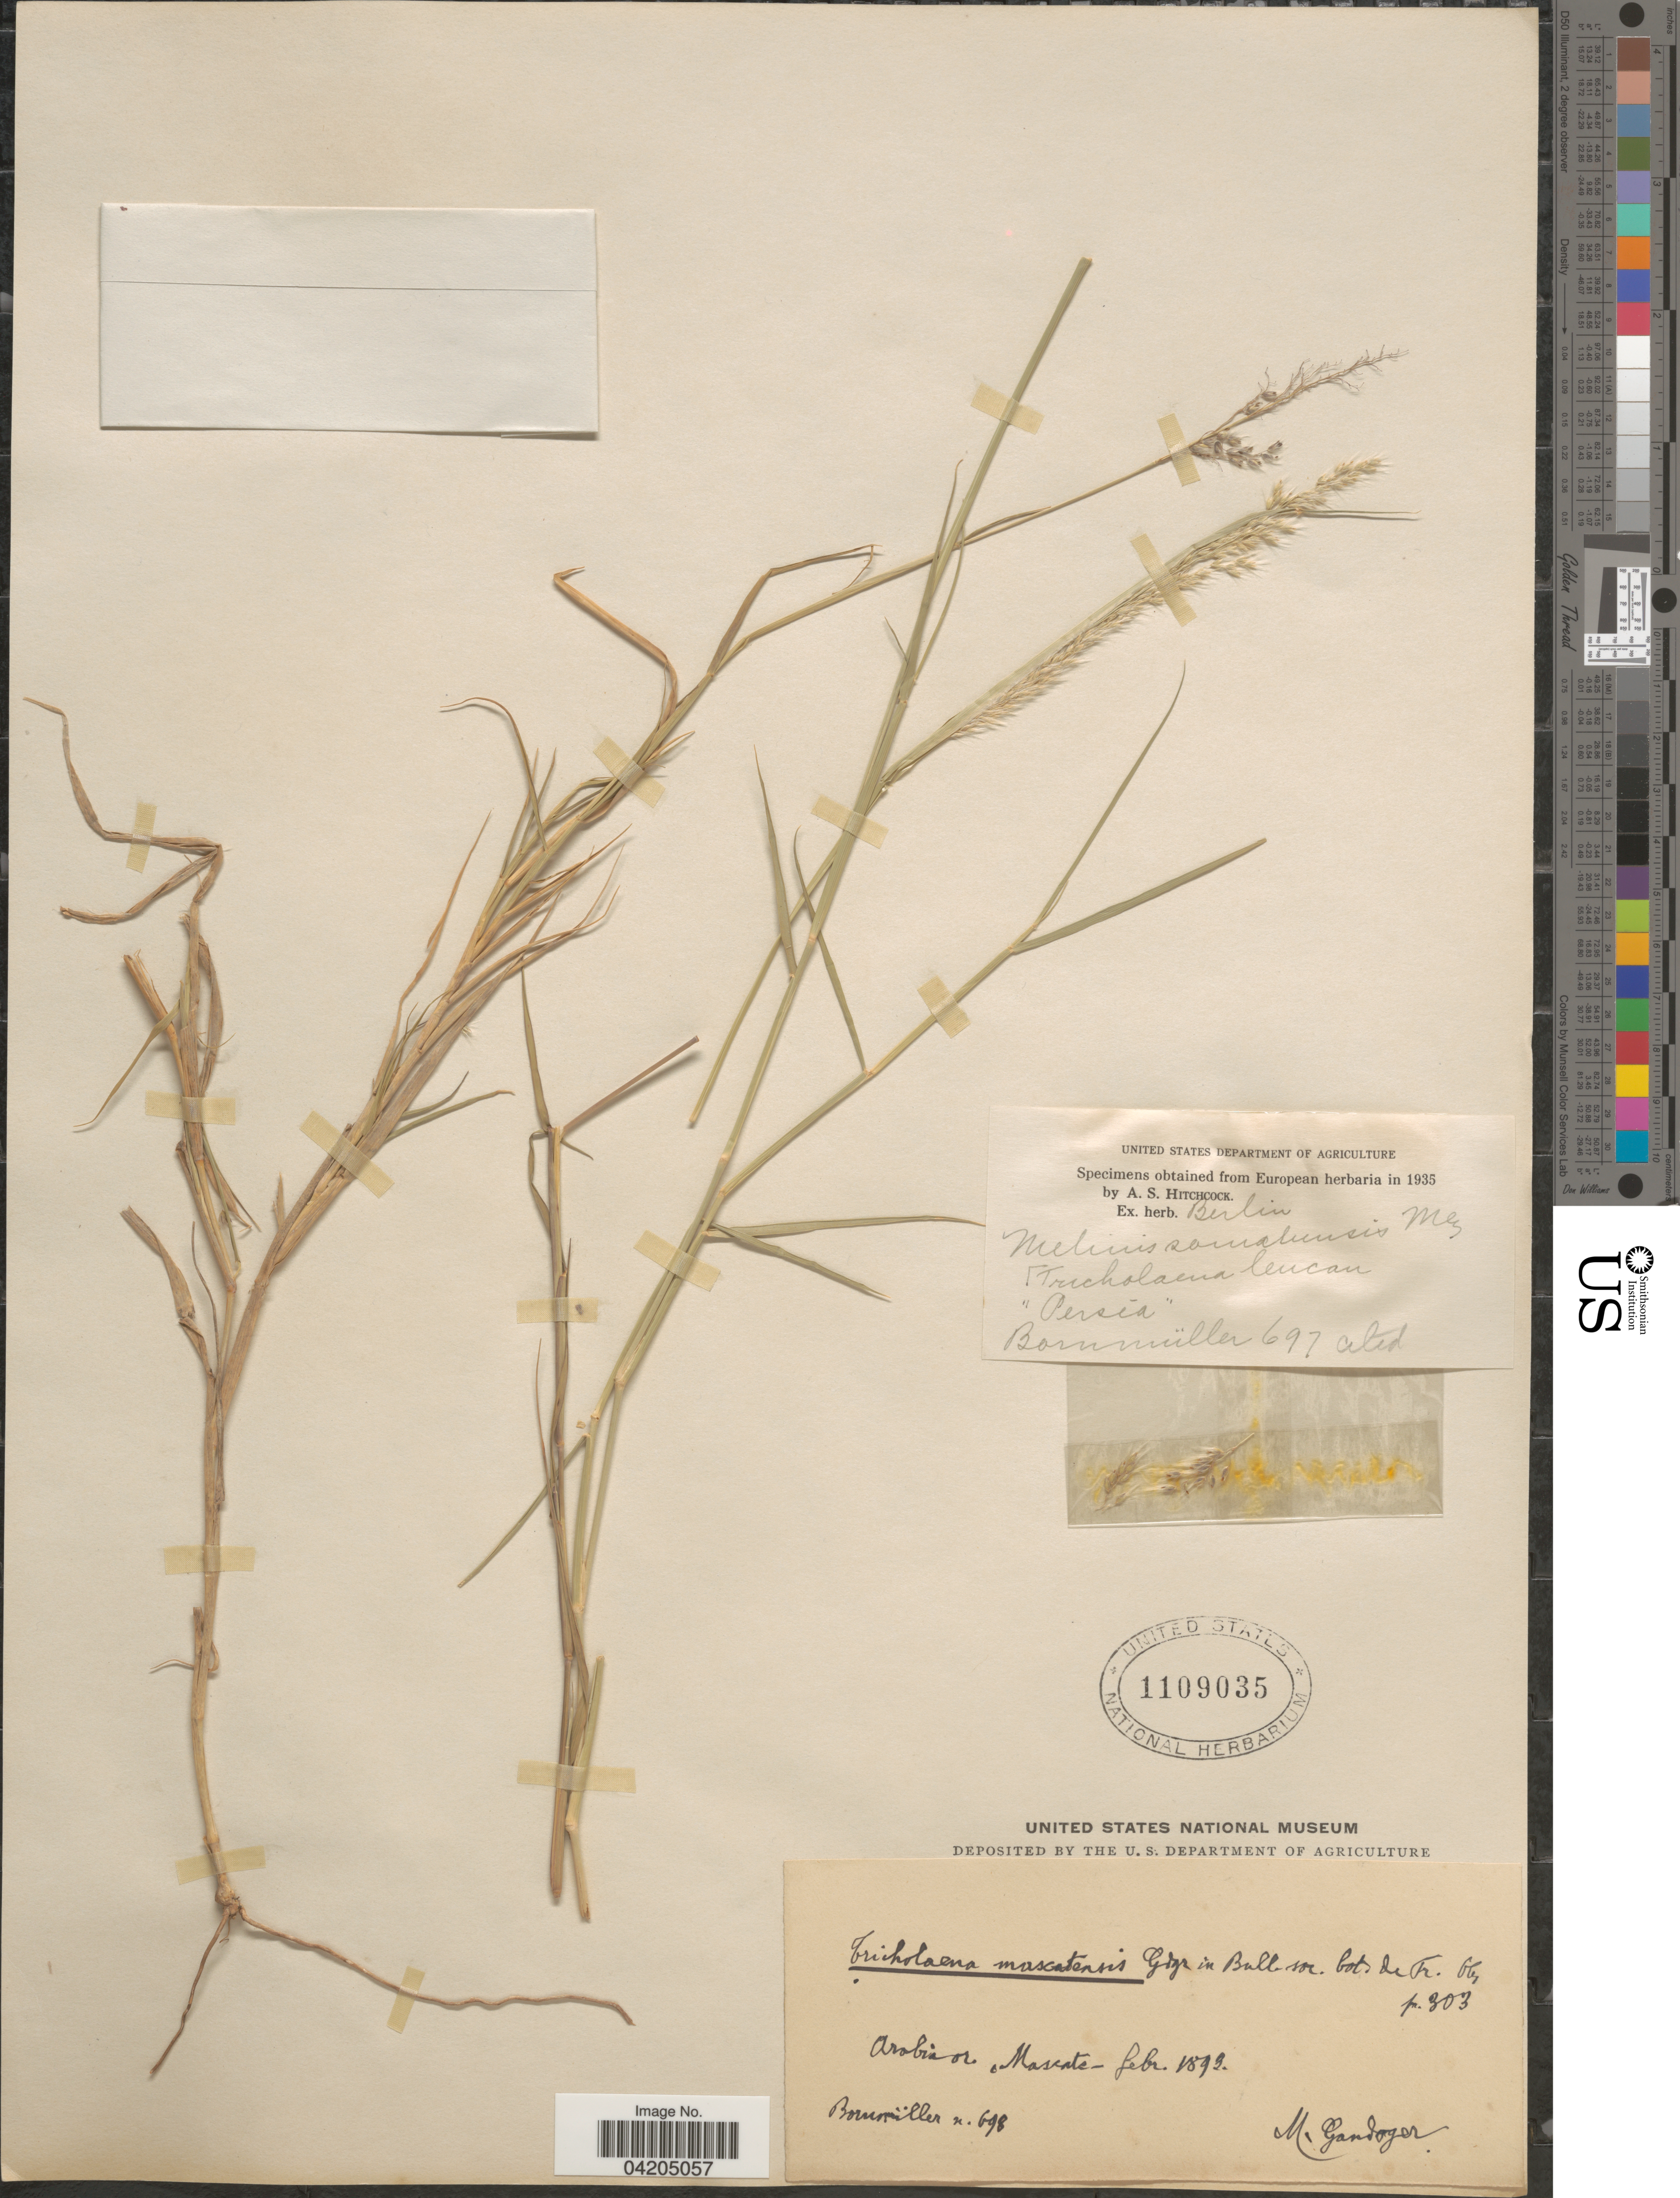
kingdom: Plantae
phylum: Tracheophyta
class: Liliopsida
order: Poales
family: Poaceae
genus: Tricholaena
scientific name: Tricholaena teneriffae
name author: (L.) Link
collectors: Bornmüller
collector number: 698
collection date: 1893-02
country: Oman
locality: Arabia or. Mascate.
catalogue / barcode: US 1109035